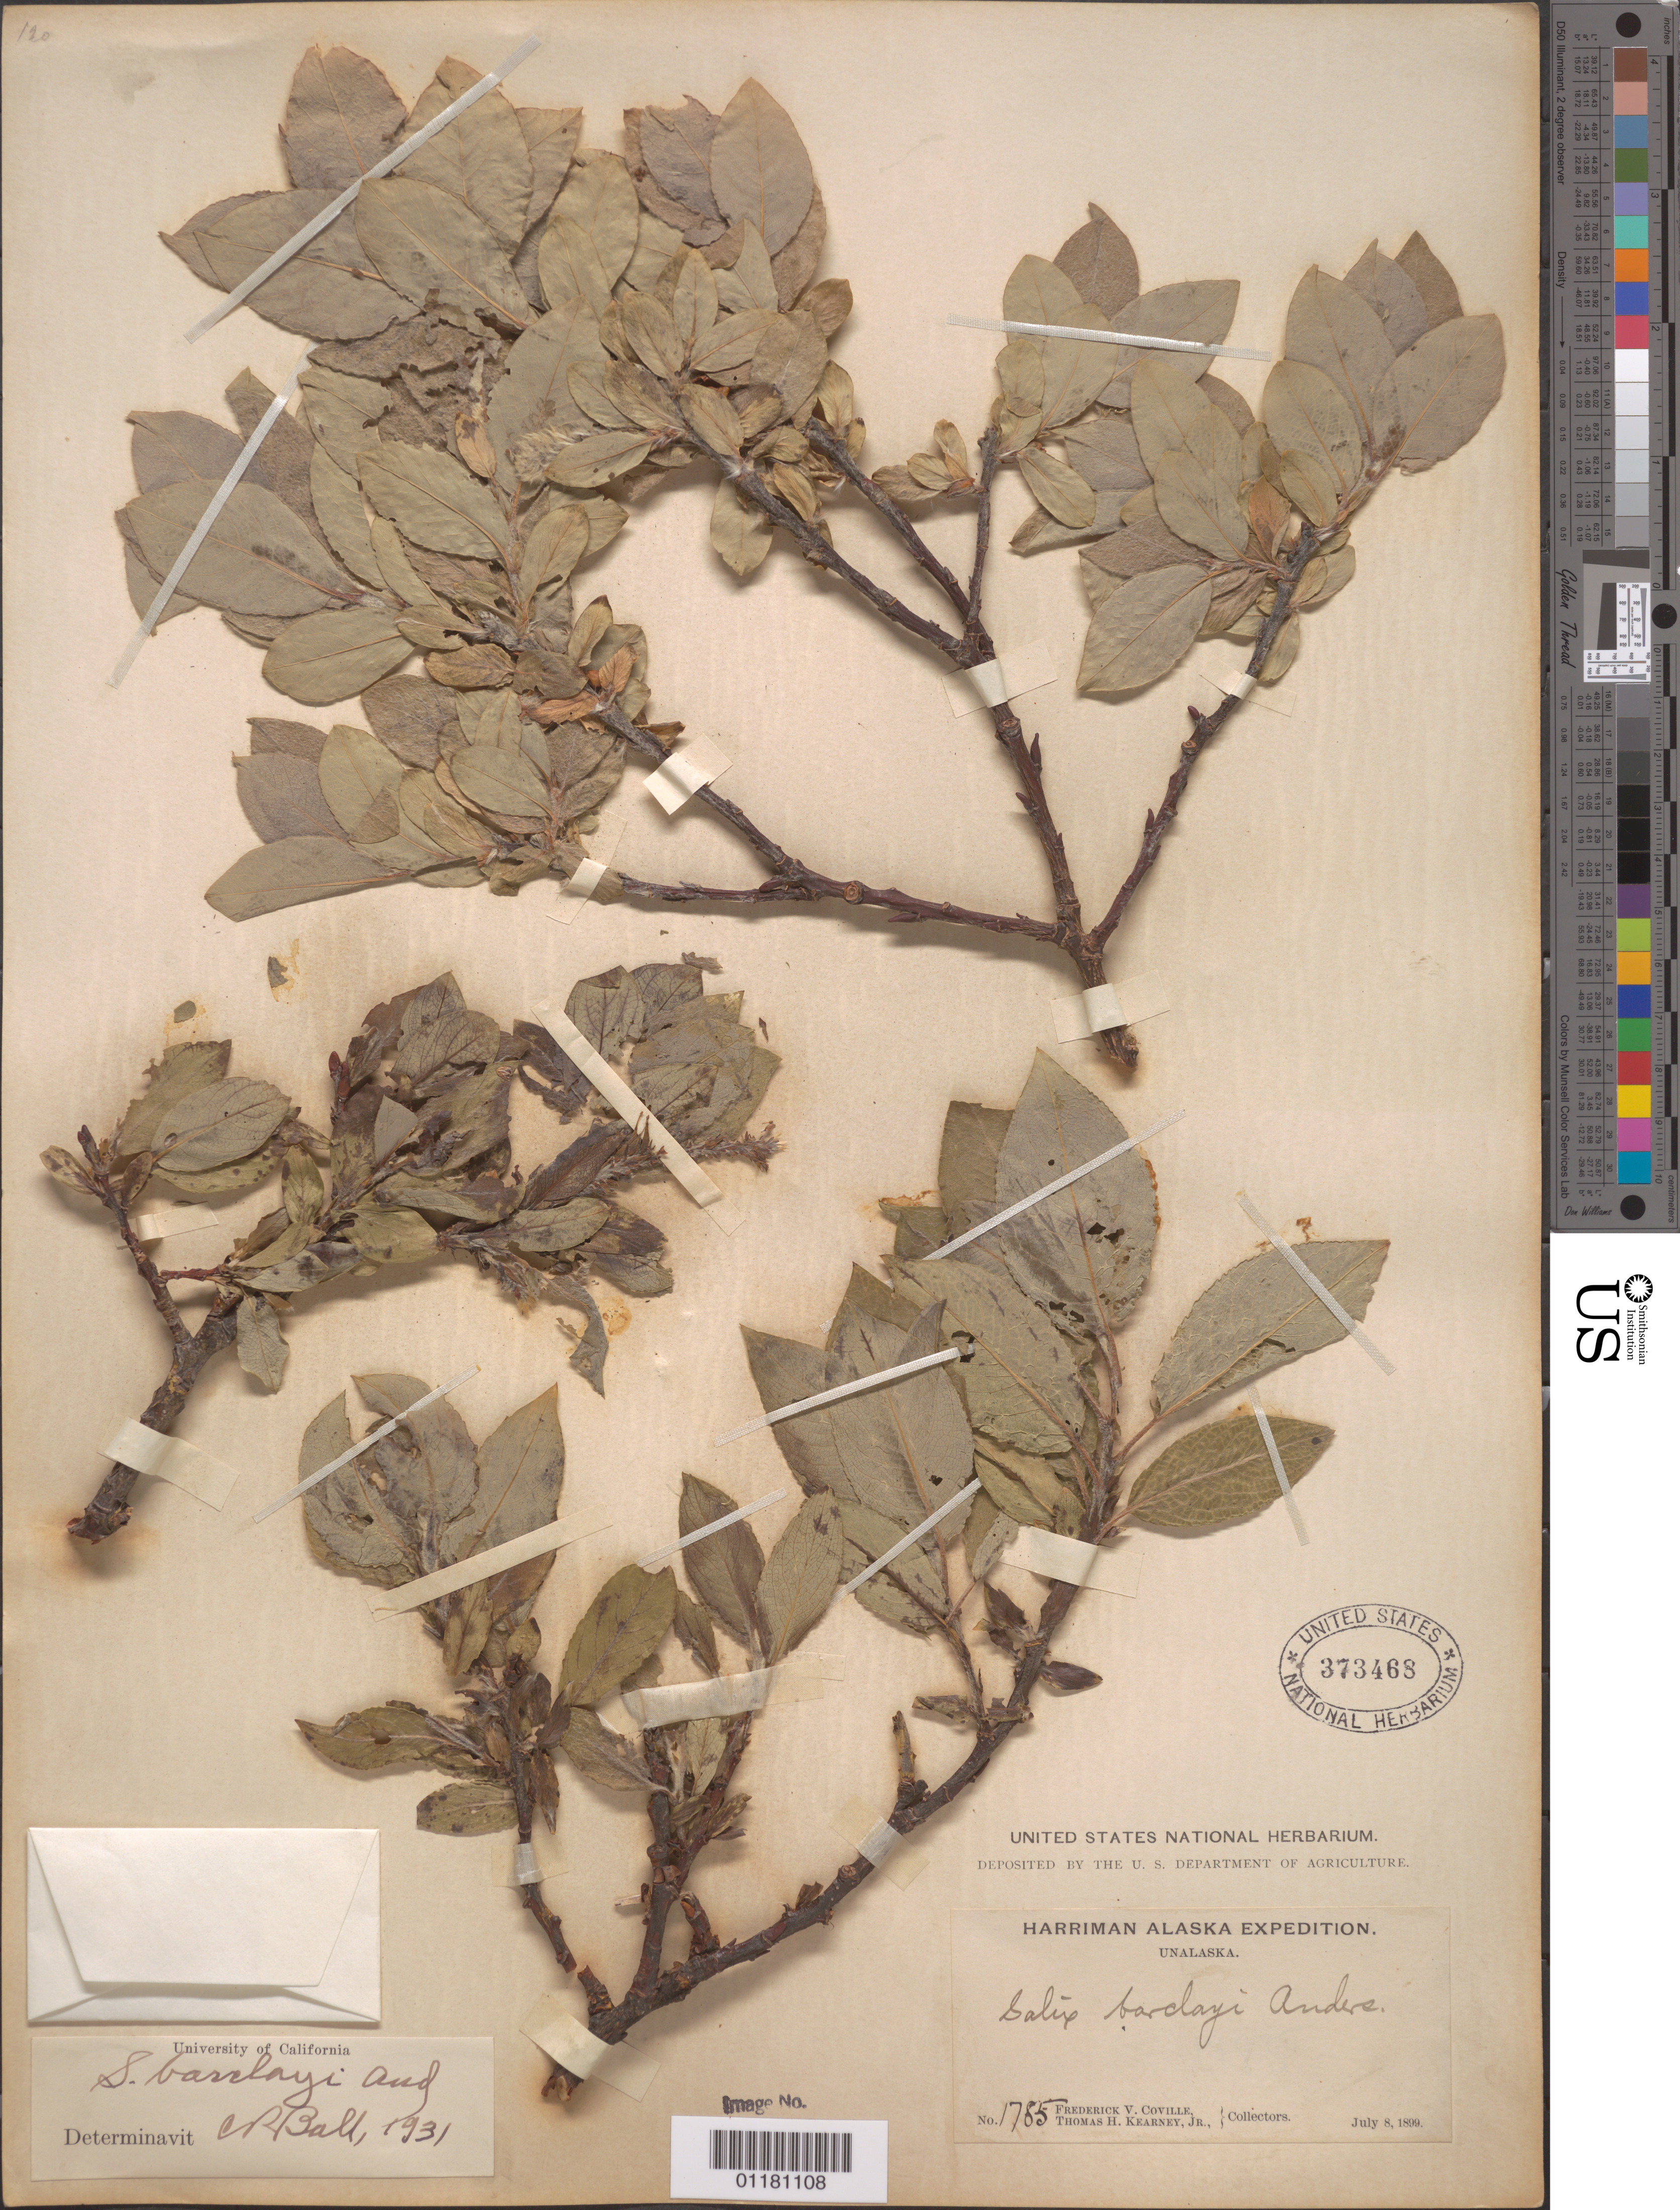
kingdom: Plantae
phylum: Tracheophyta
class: Magnoliopsida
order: Malpighiales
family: Salicaceae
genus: Salix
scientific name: Salix barclayi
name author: Andersson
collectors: F. V. Coville & F. Funston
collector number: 1785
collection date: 1899-07-08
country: United States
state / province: Alaska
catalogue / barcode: US 373468